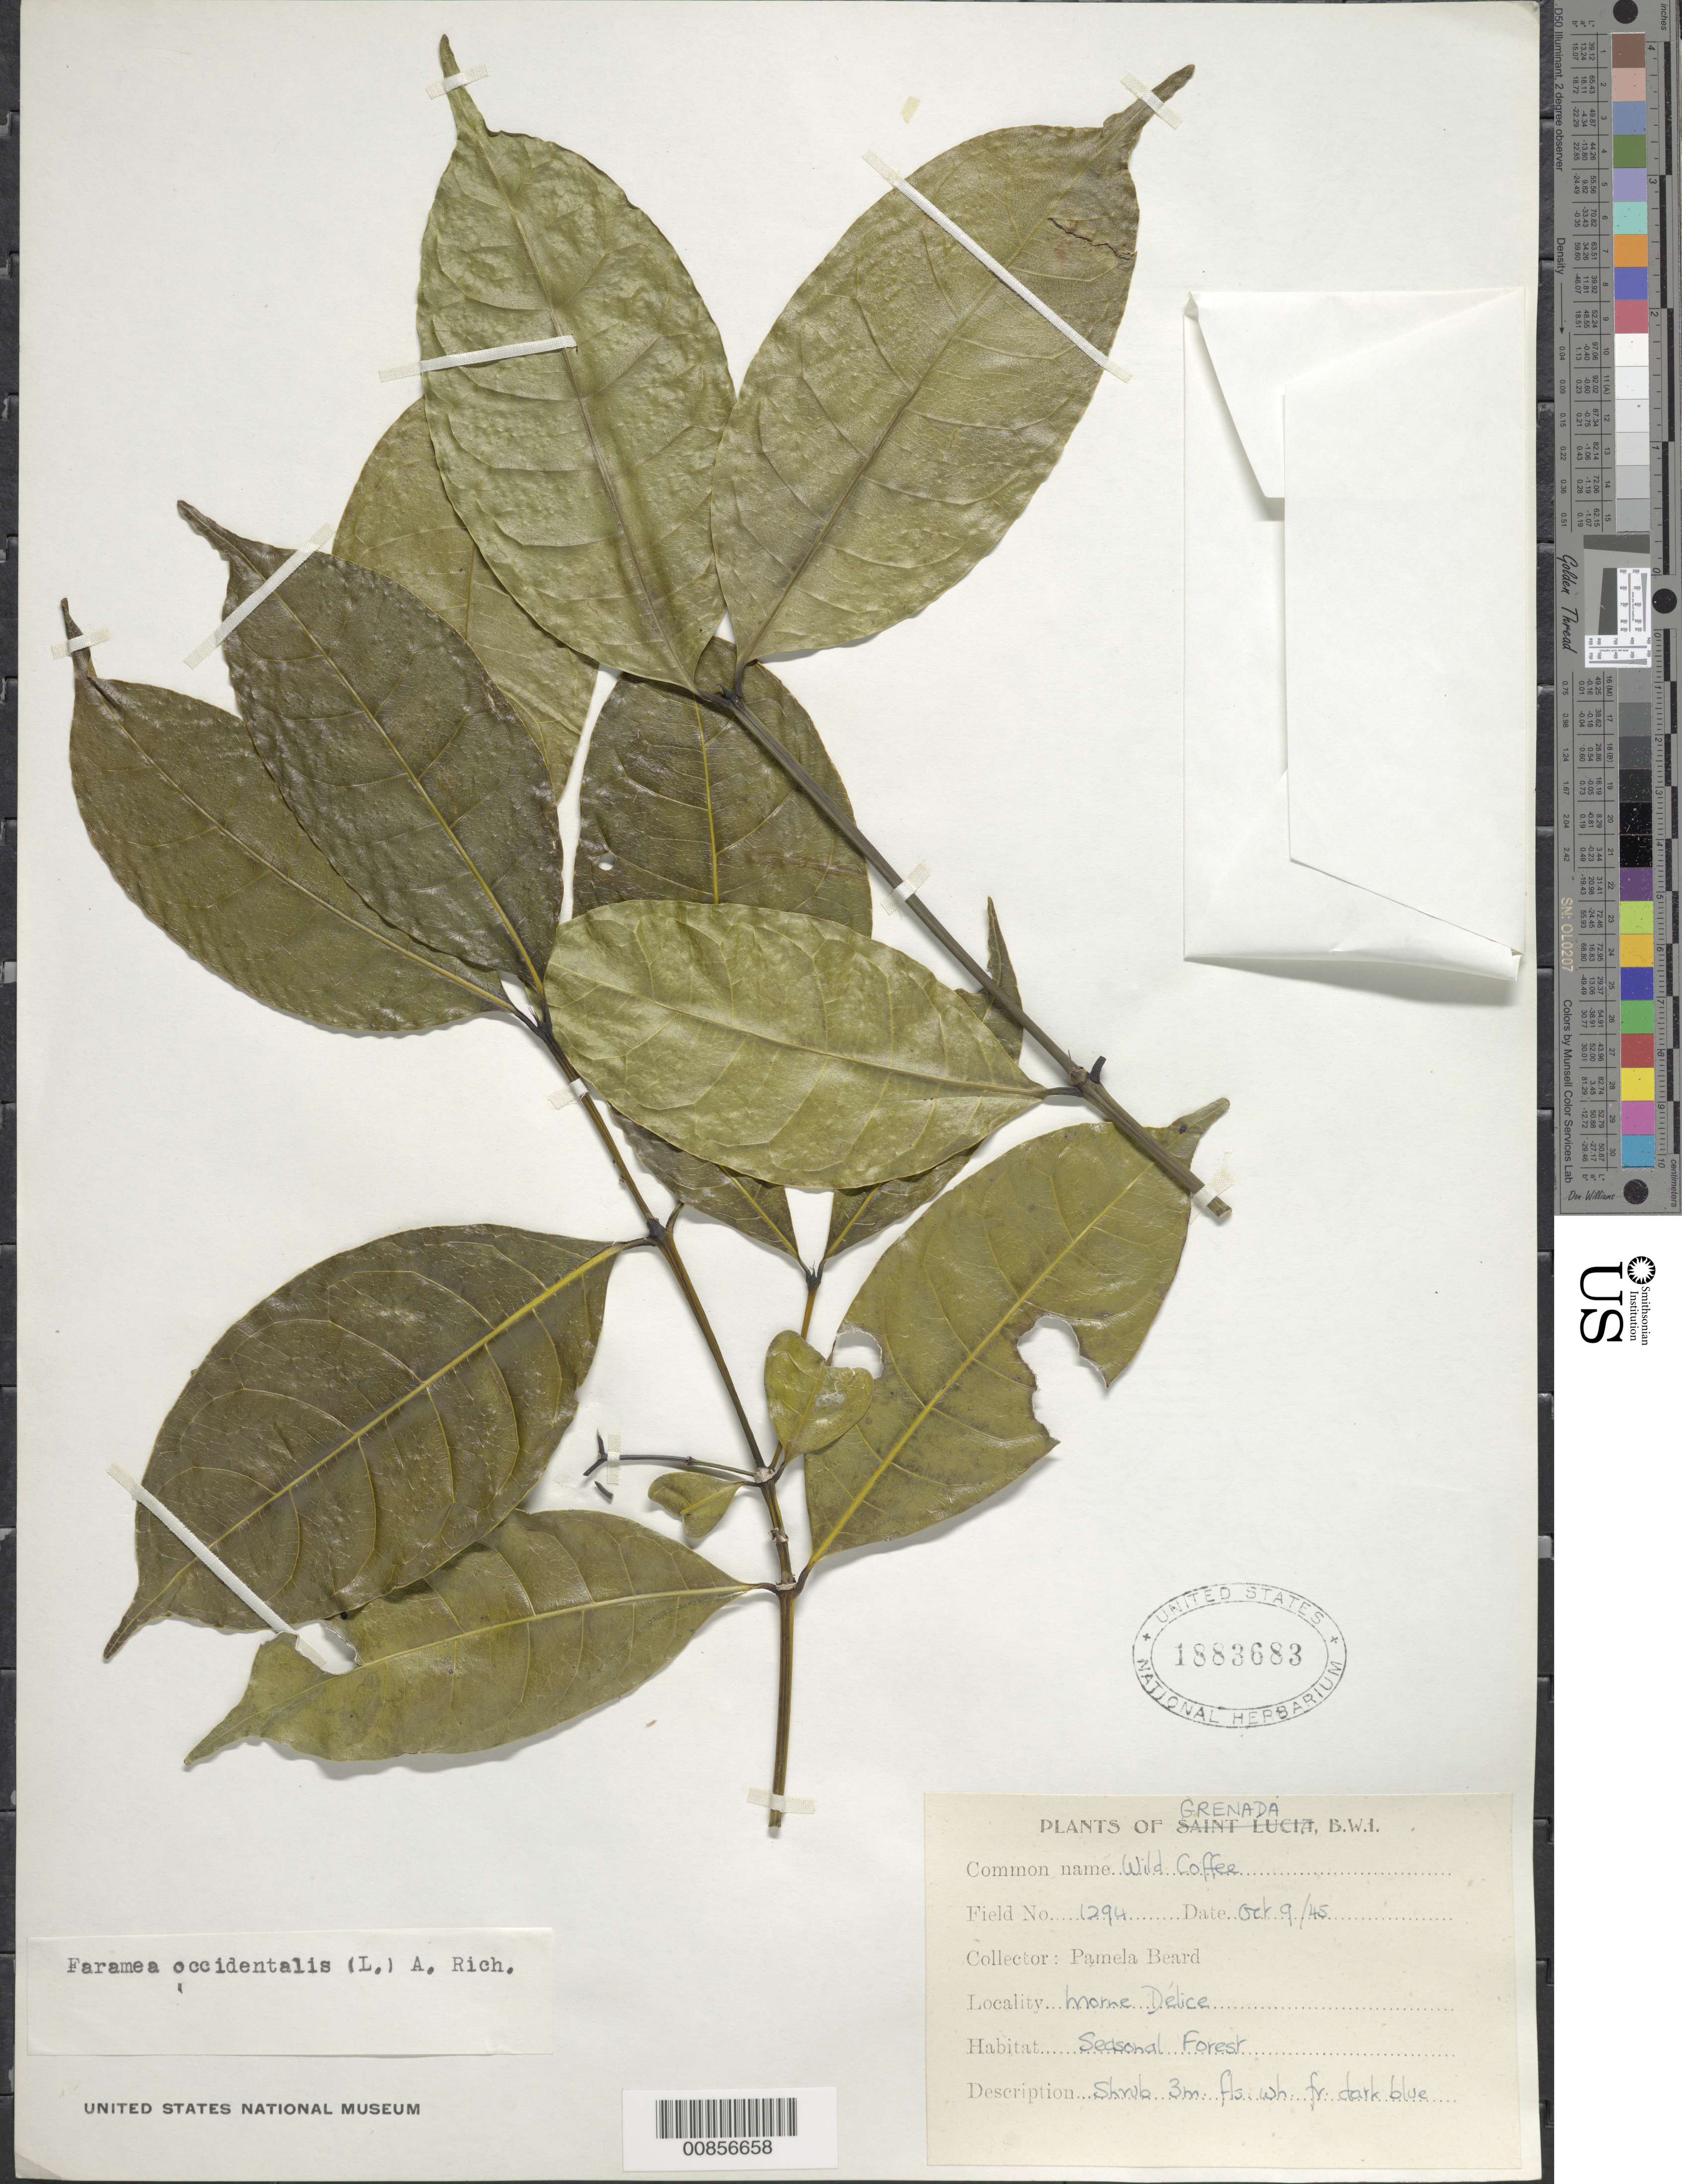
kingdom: Plantae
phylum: Tracheophyta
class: Magnoliopsida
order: Gentianales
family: Rubiaceae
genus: Faramea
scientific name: Faramea occidentalis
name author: (L.) A. Rich.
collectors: P. Beard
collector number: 1294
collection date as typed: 09 Oct 1945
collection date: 1945-10-09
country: Grenada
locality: Morne Délice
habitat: Seasonal forest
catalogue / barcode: US 1883683